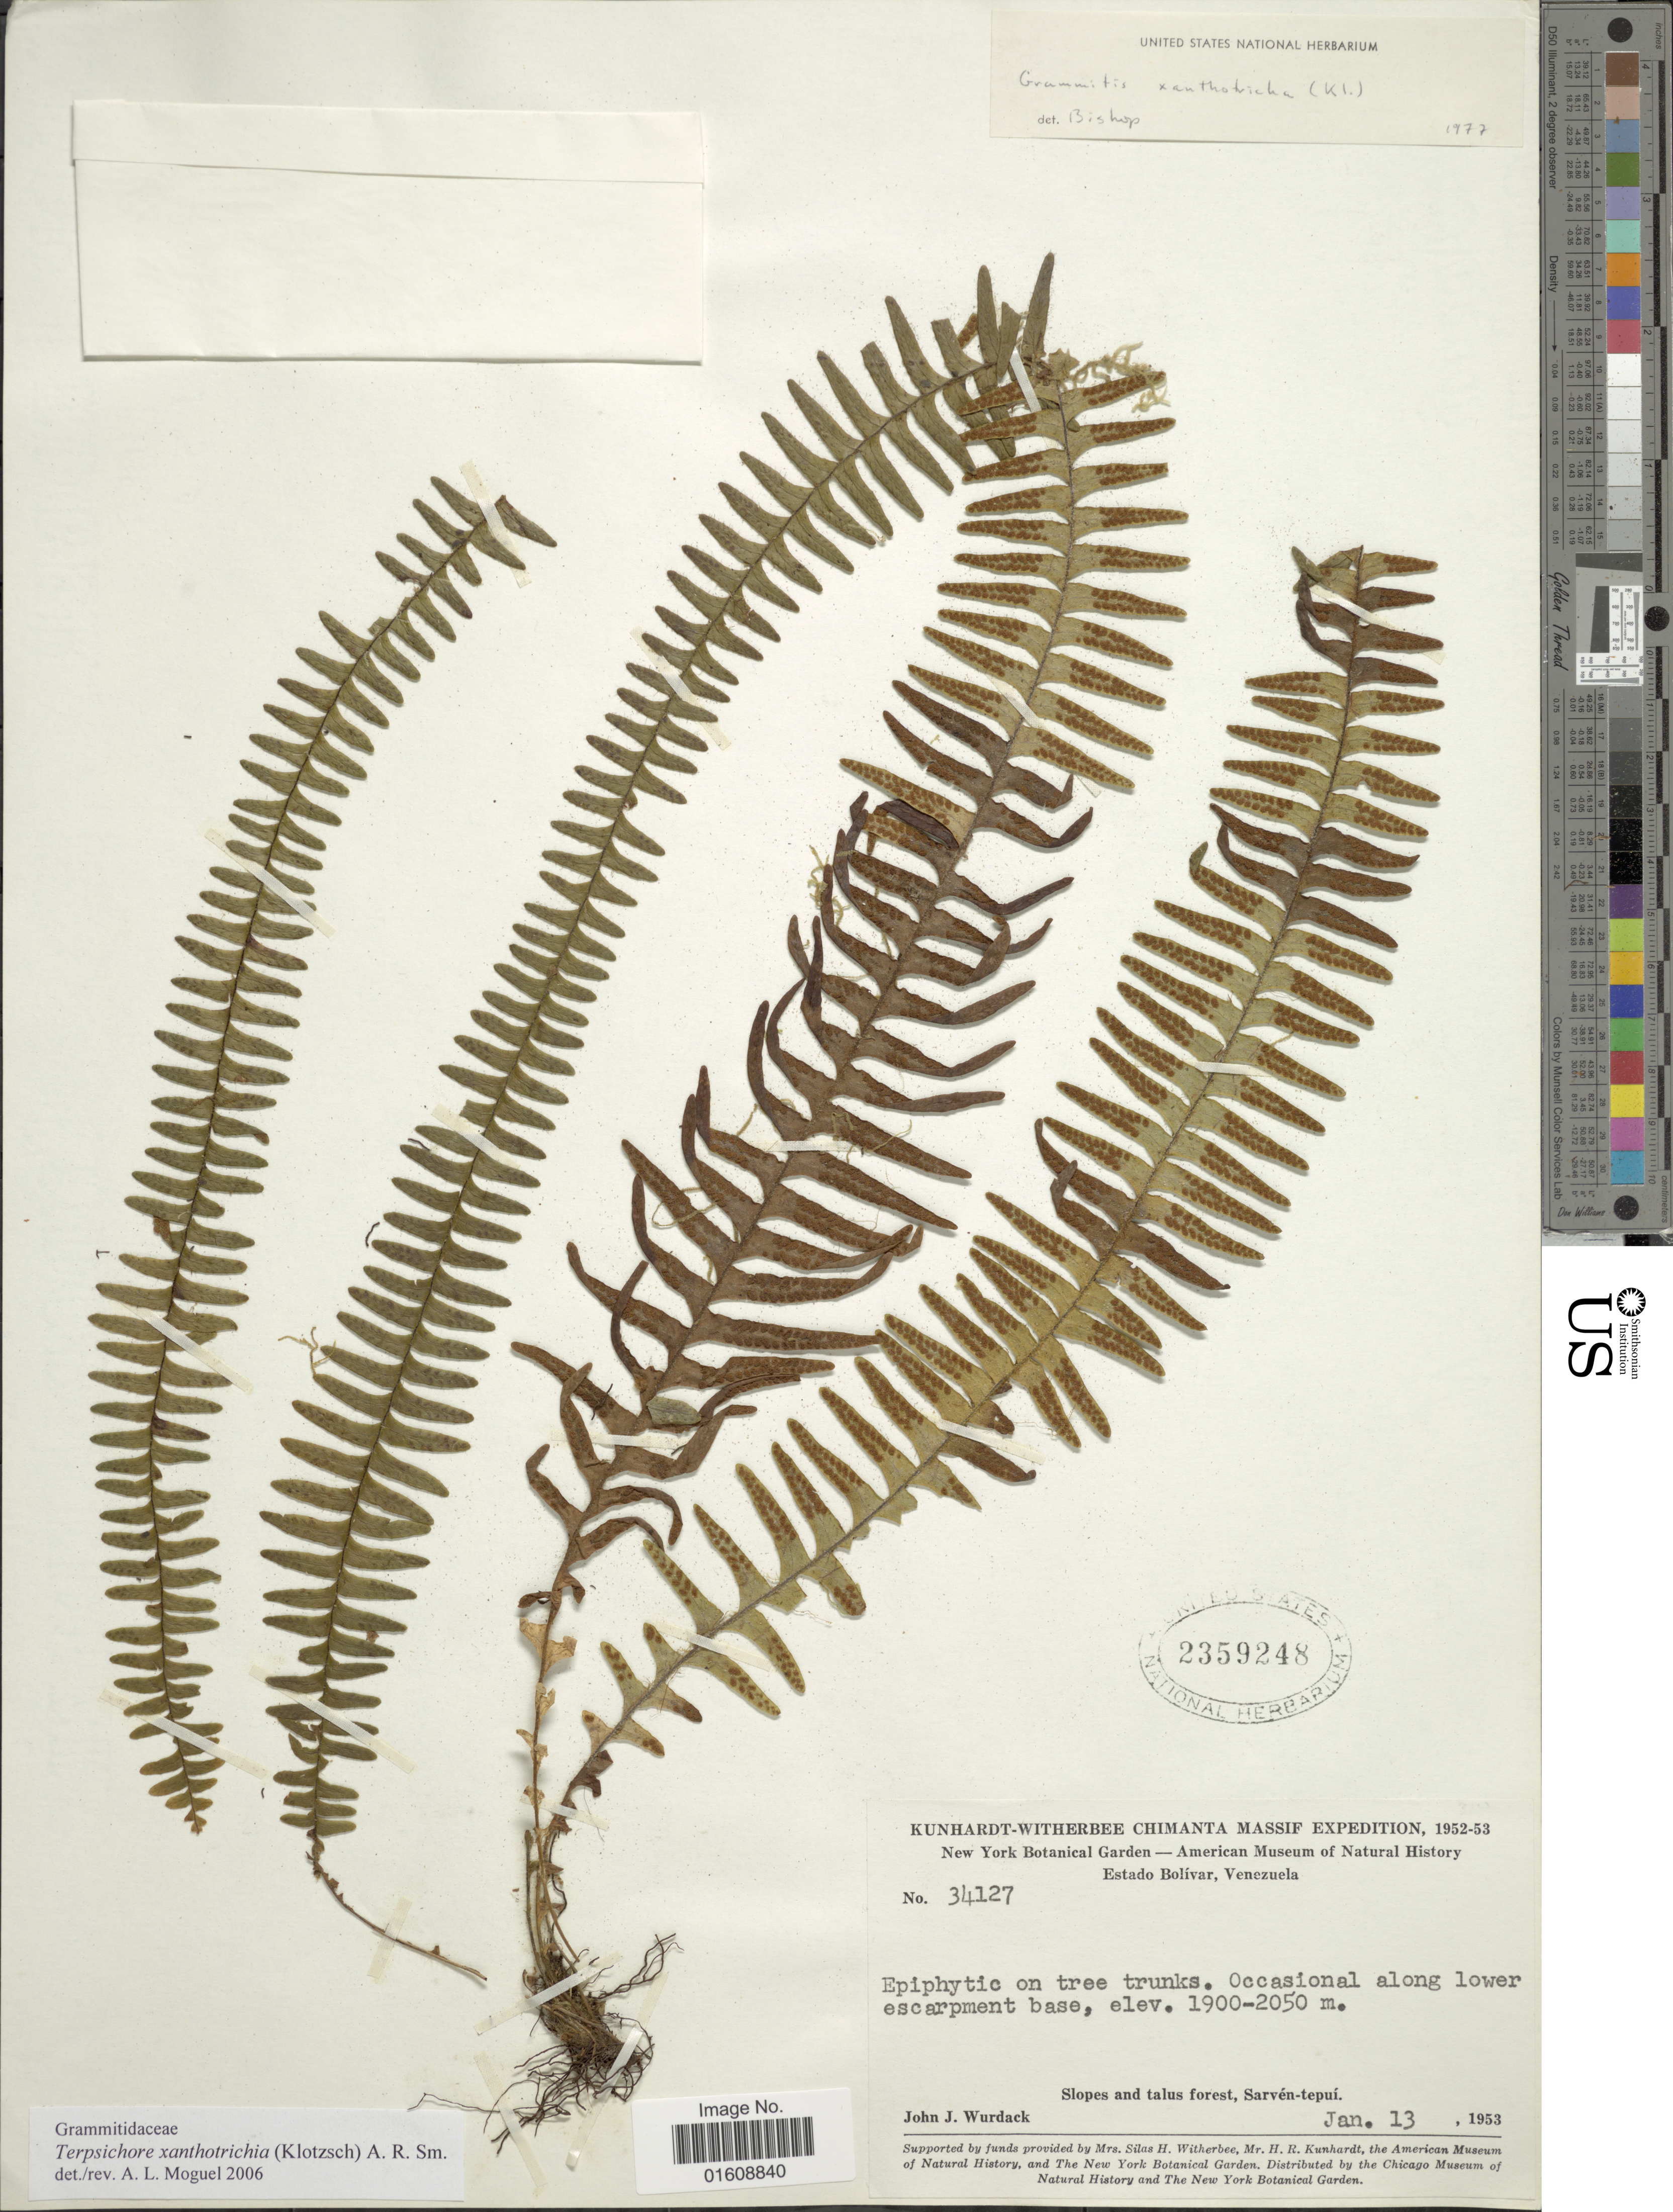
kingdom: Plantae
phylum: Tracheophyta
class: Polypodiopsida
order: Polypodiales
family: Polypodiaceae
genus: Alansmia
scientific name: Alansmia xanthotrichia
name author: (Klotzsch) Moguel & M. Kessler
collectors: J. J. Wurdack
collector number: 34127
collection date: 1953-01-13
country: Venezuela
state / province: Bolivar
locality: Chimanta Massif. Slopes and talus forest, Sarvén-tepuí. Occasional along lower escarpment base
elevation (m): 1900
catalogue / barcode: US 2359248